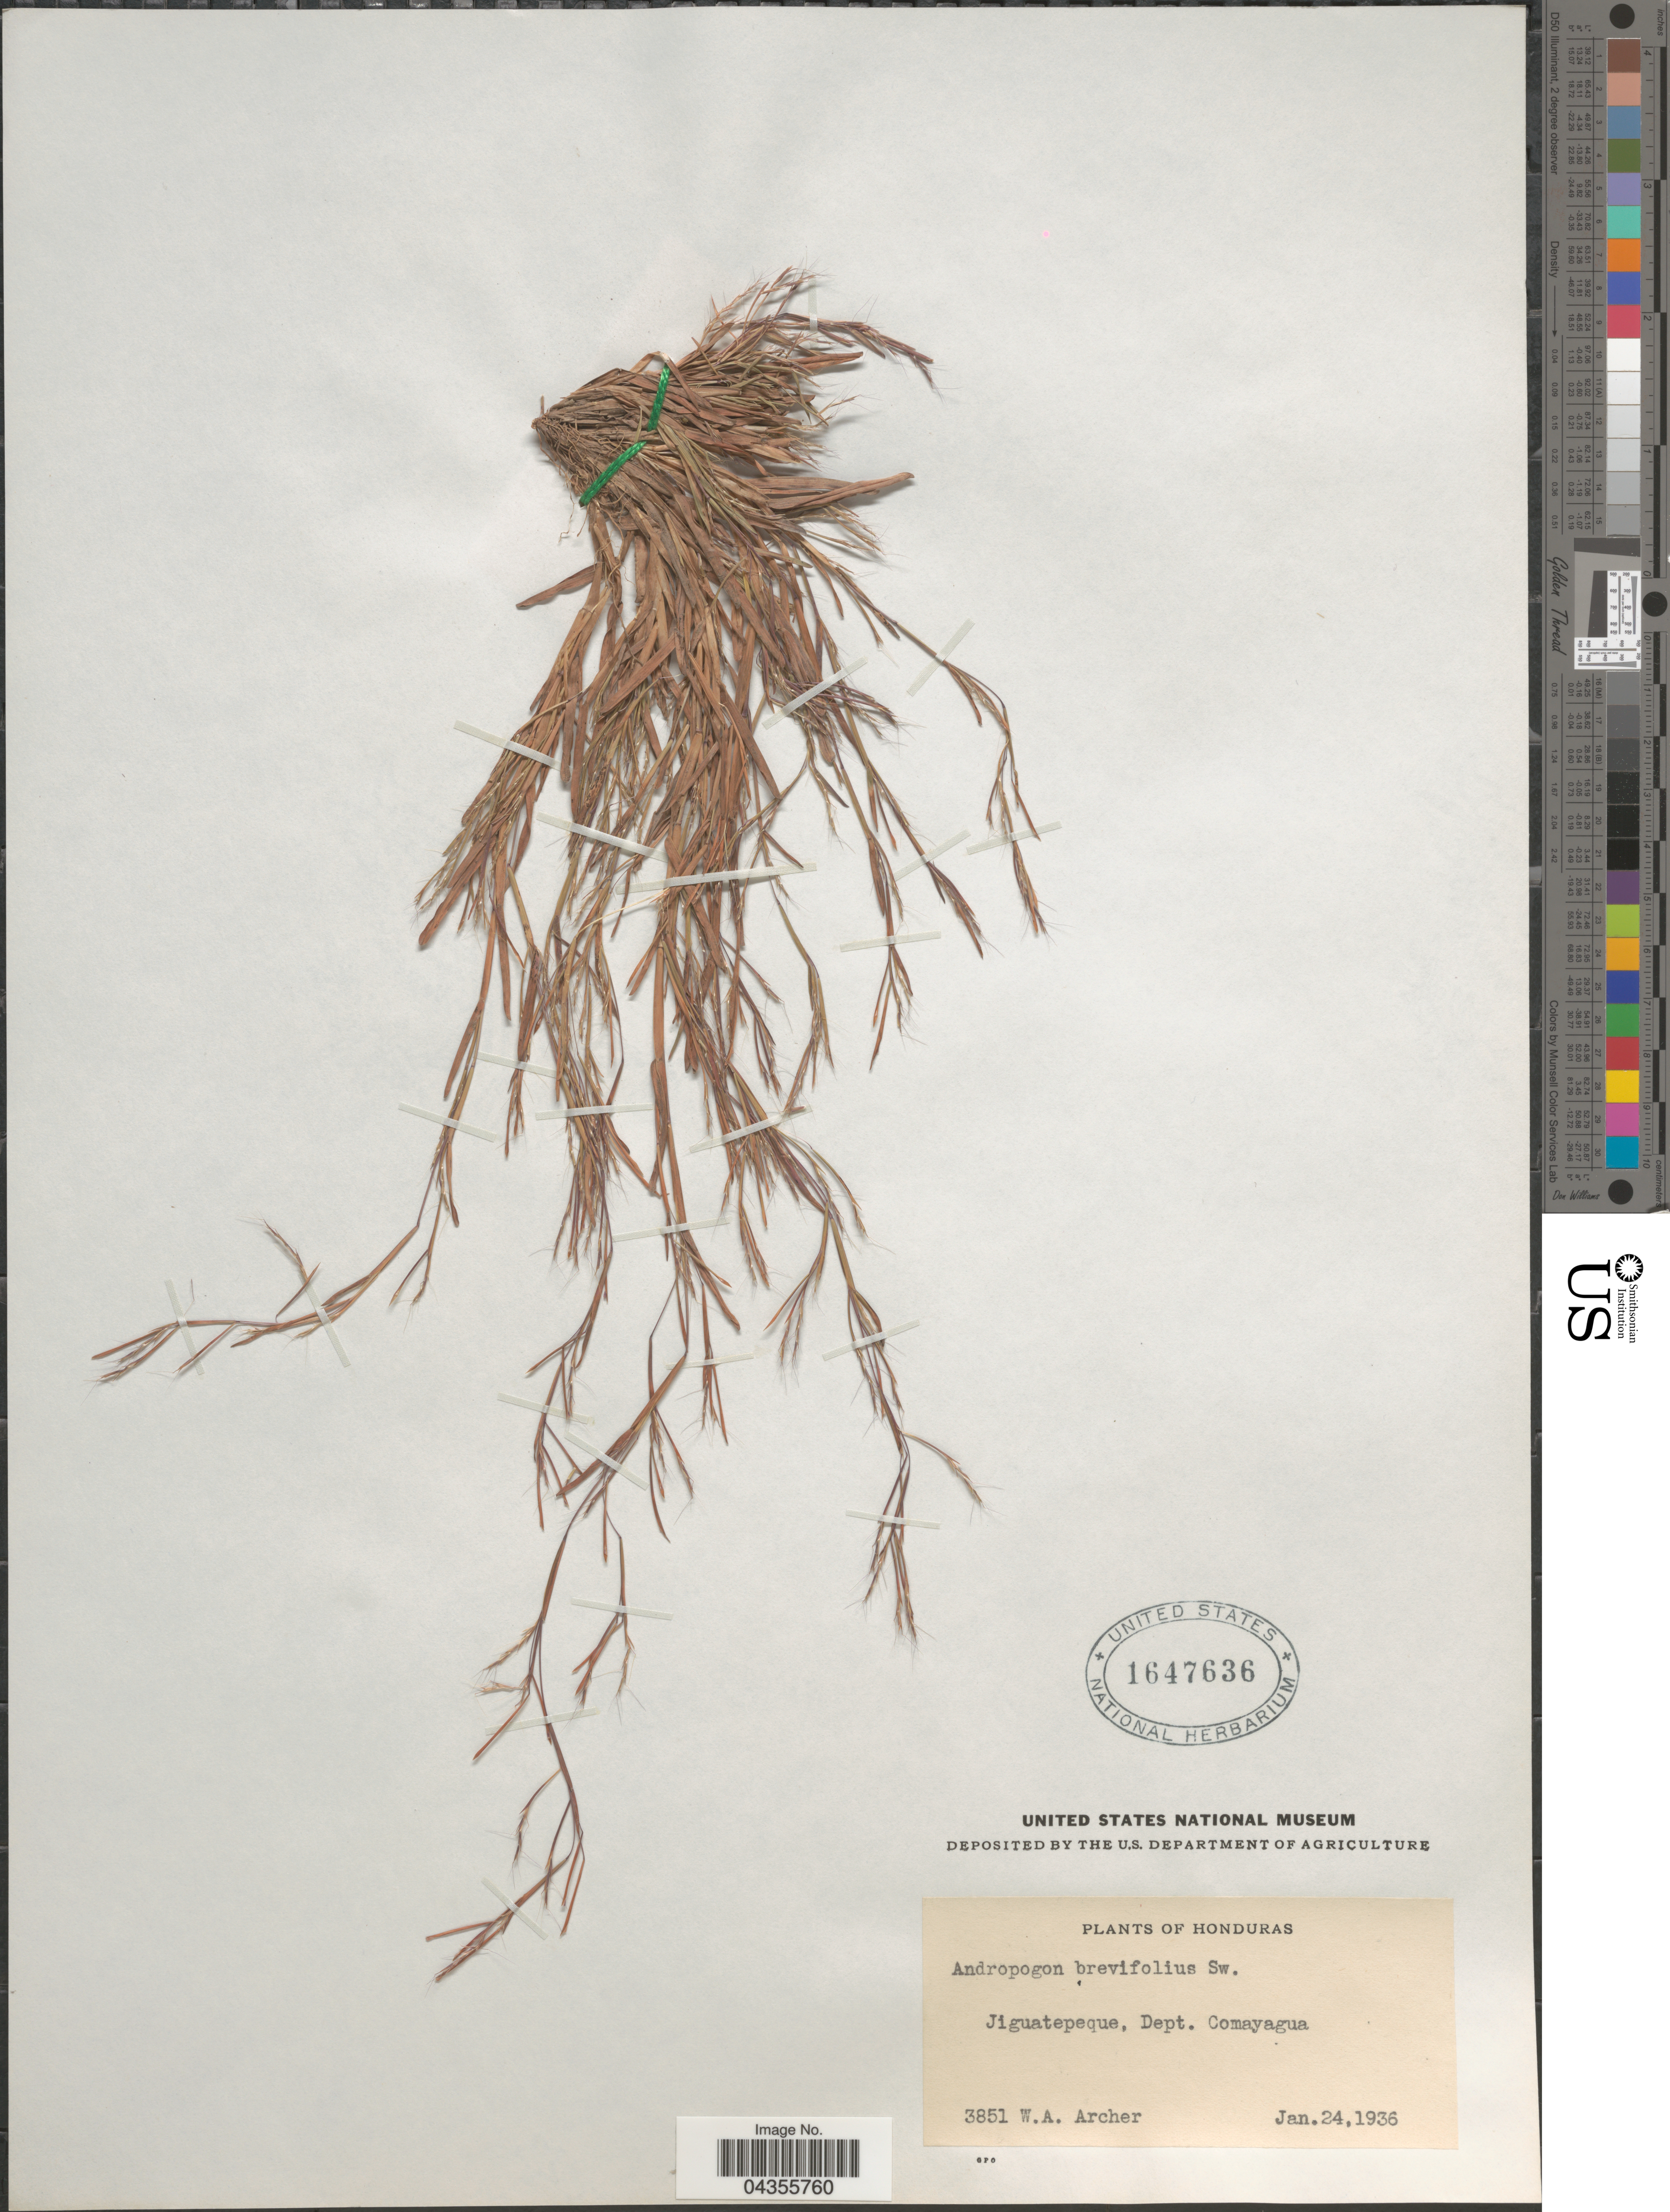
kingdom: Plantae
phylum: Tracheophyta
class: Liliopsida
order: Poales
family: Poaceae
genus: Schizachyrium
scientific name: Schizachyrium brevifolium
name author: (Sw.) Nees ex Büse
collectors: W. Archer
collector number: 3851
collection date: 1936-01-24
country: Honduras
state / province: Comayagua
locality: Jiguatepeque, Dept. Comayagua.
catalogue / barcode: US 1647636